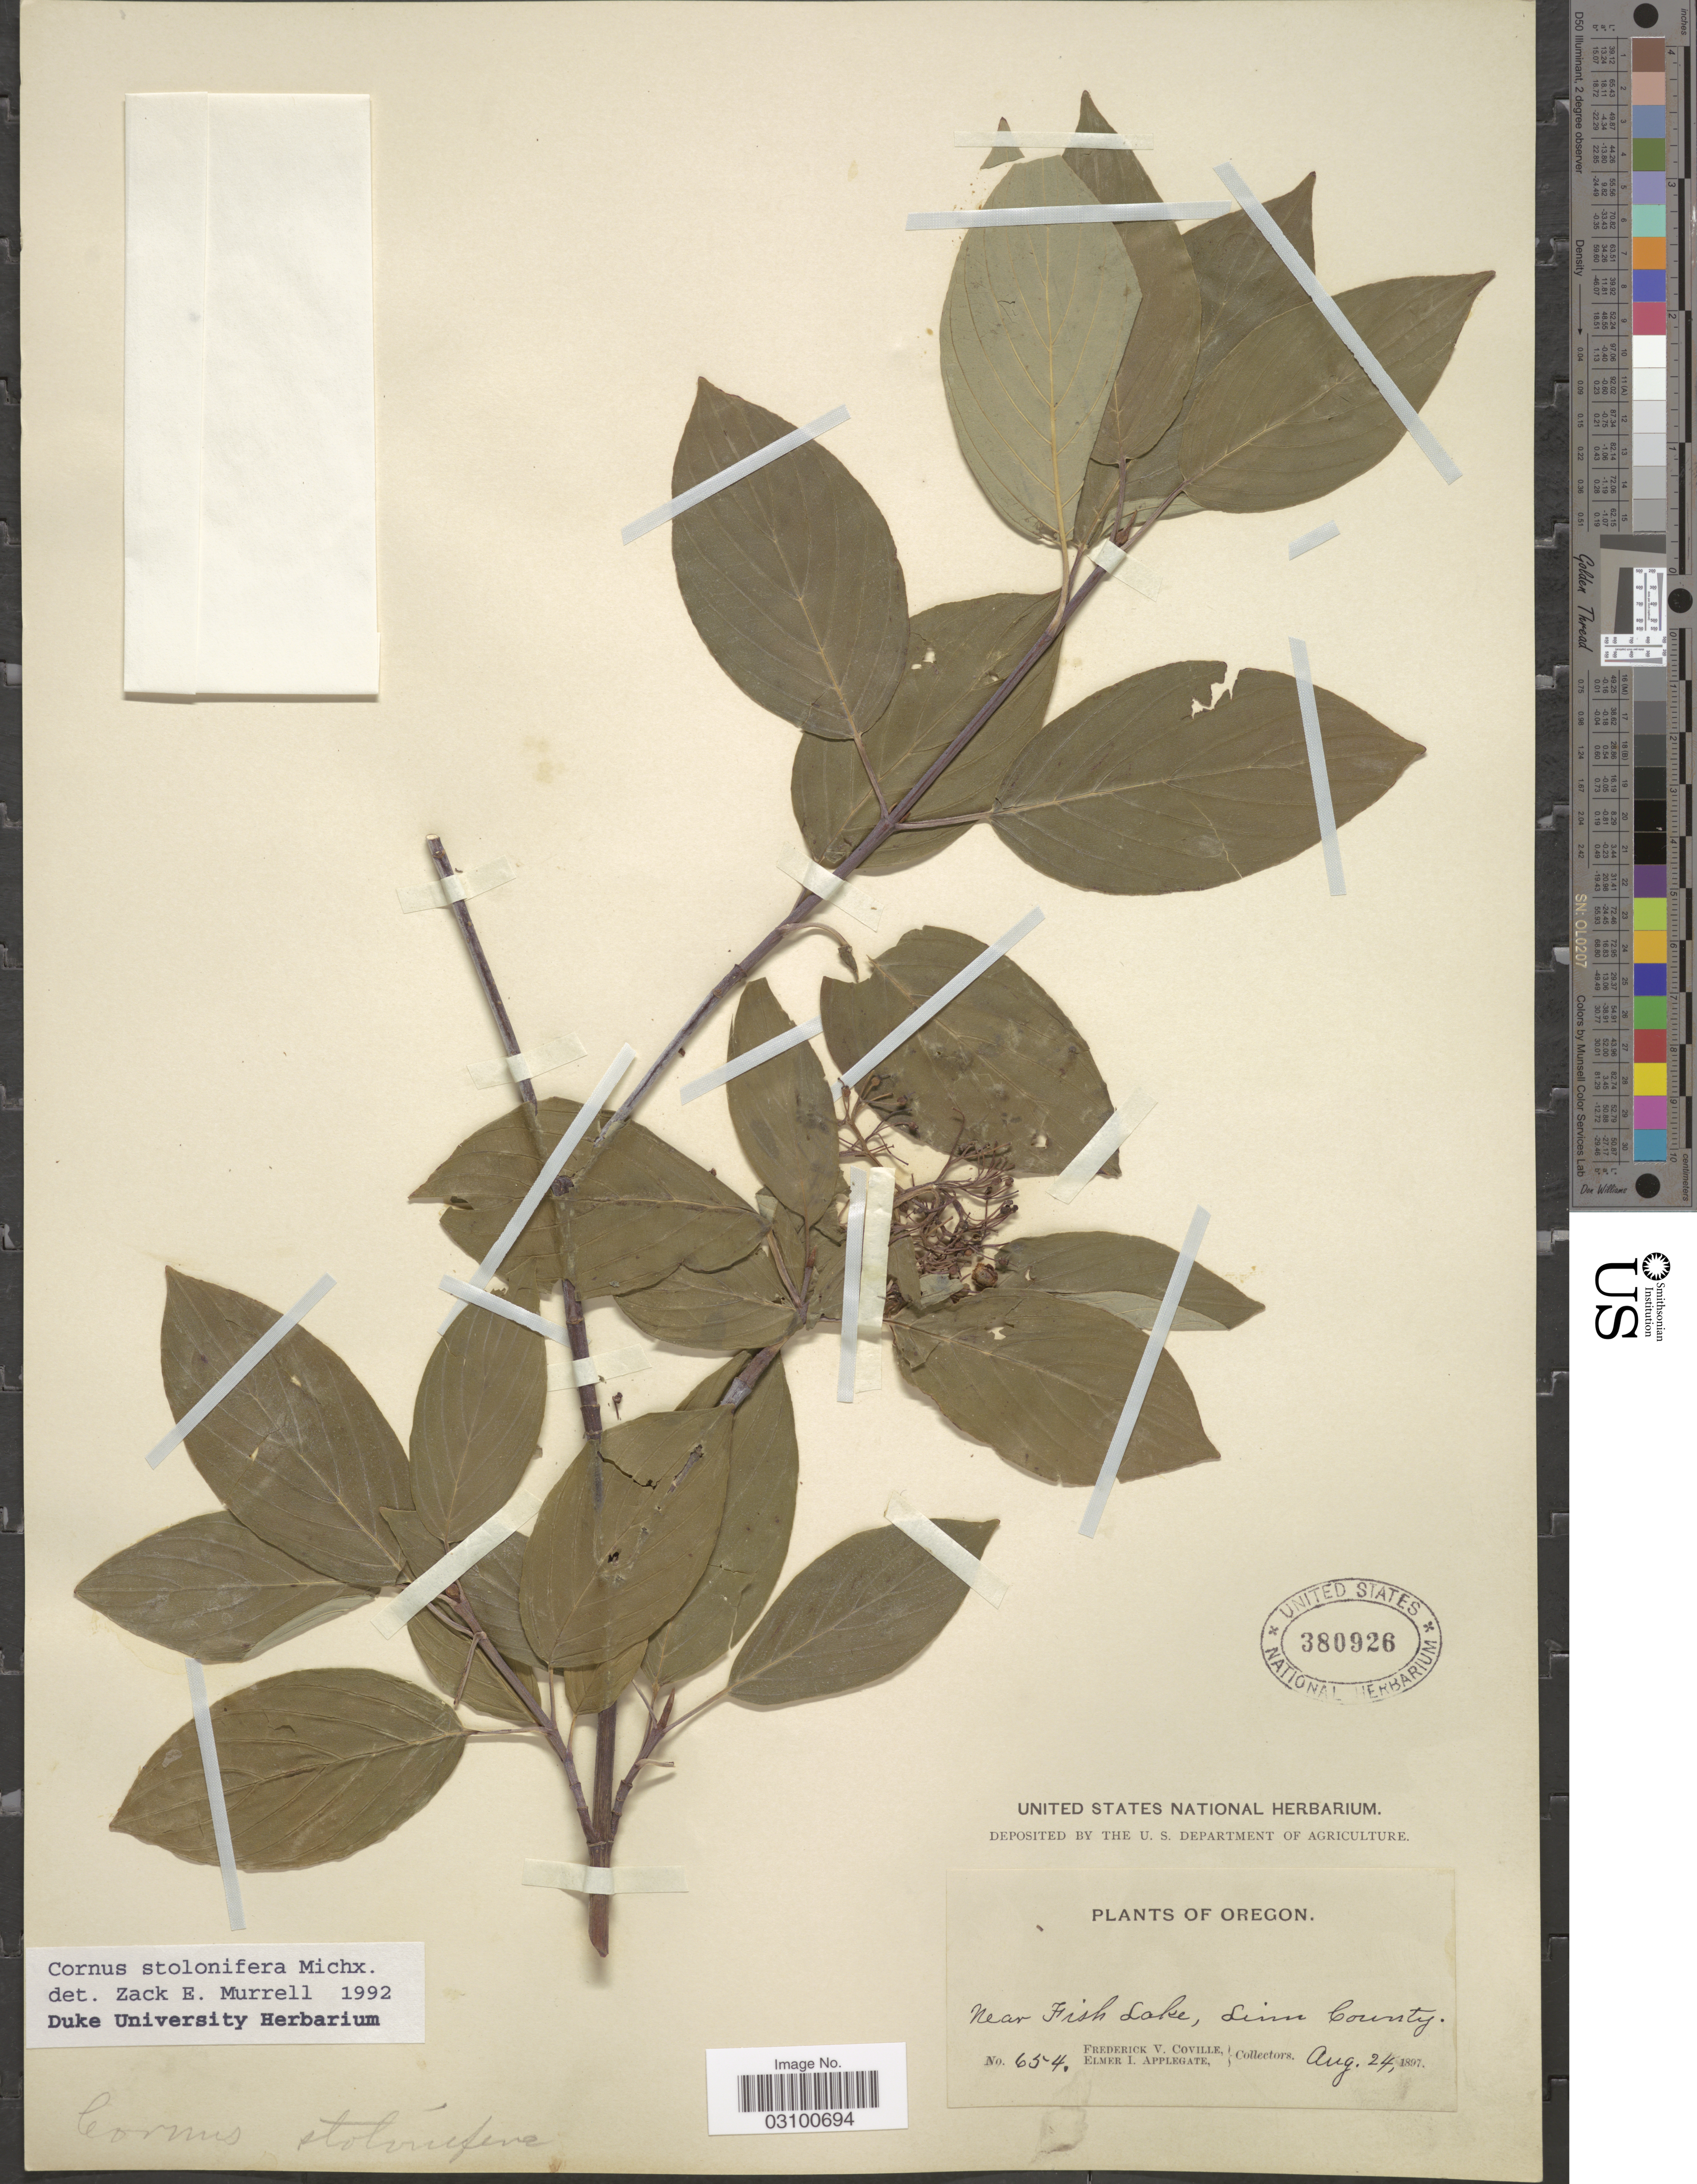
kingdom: Plantae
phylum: Tracheophyta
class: Magnoliopsida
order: Cornales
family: Cornaceae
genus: Cornus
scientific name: Cornus sericea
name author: L.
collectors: F. V. Coville & E. I. Applegate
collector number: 654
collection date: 1897-08-24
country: United States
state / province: Oregon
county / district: Linn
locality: Near Fish Lake, Linn County.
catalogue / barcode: US 380926